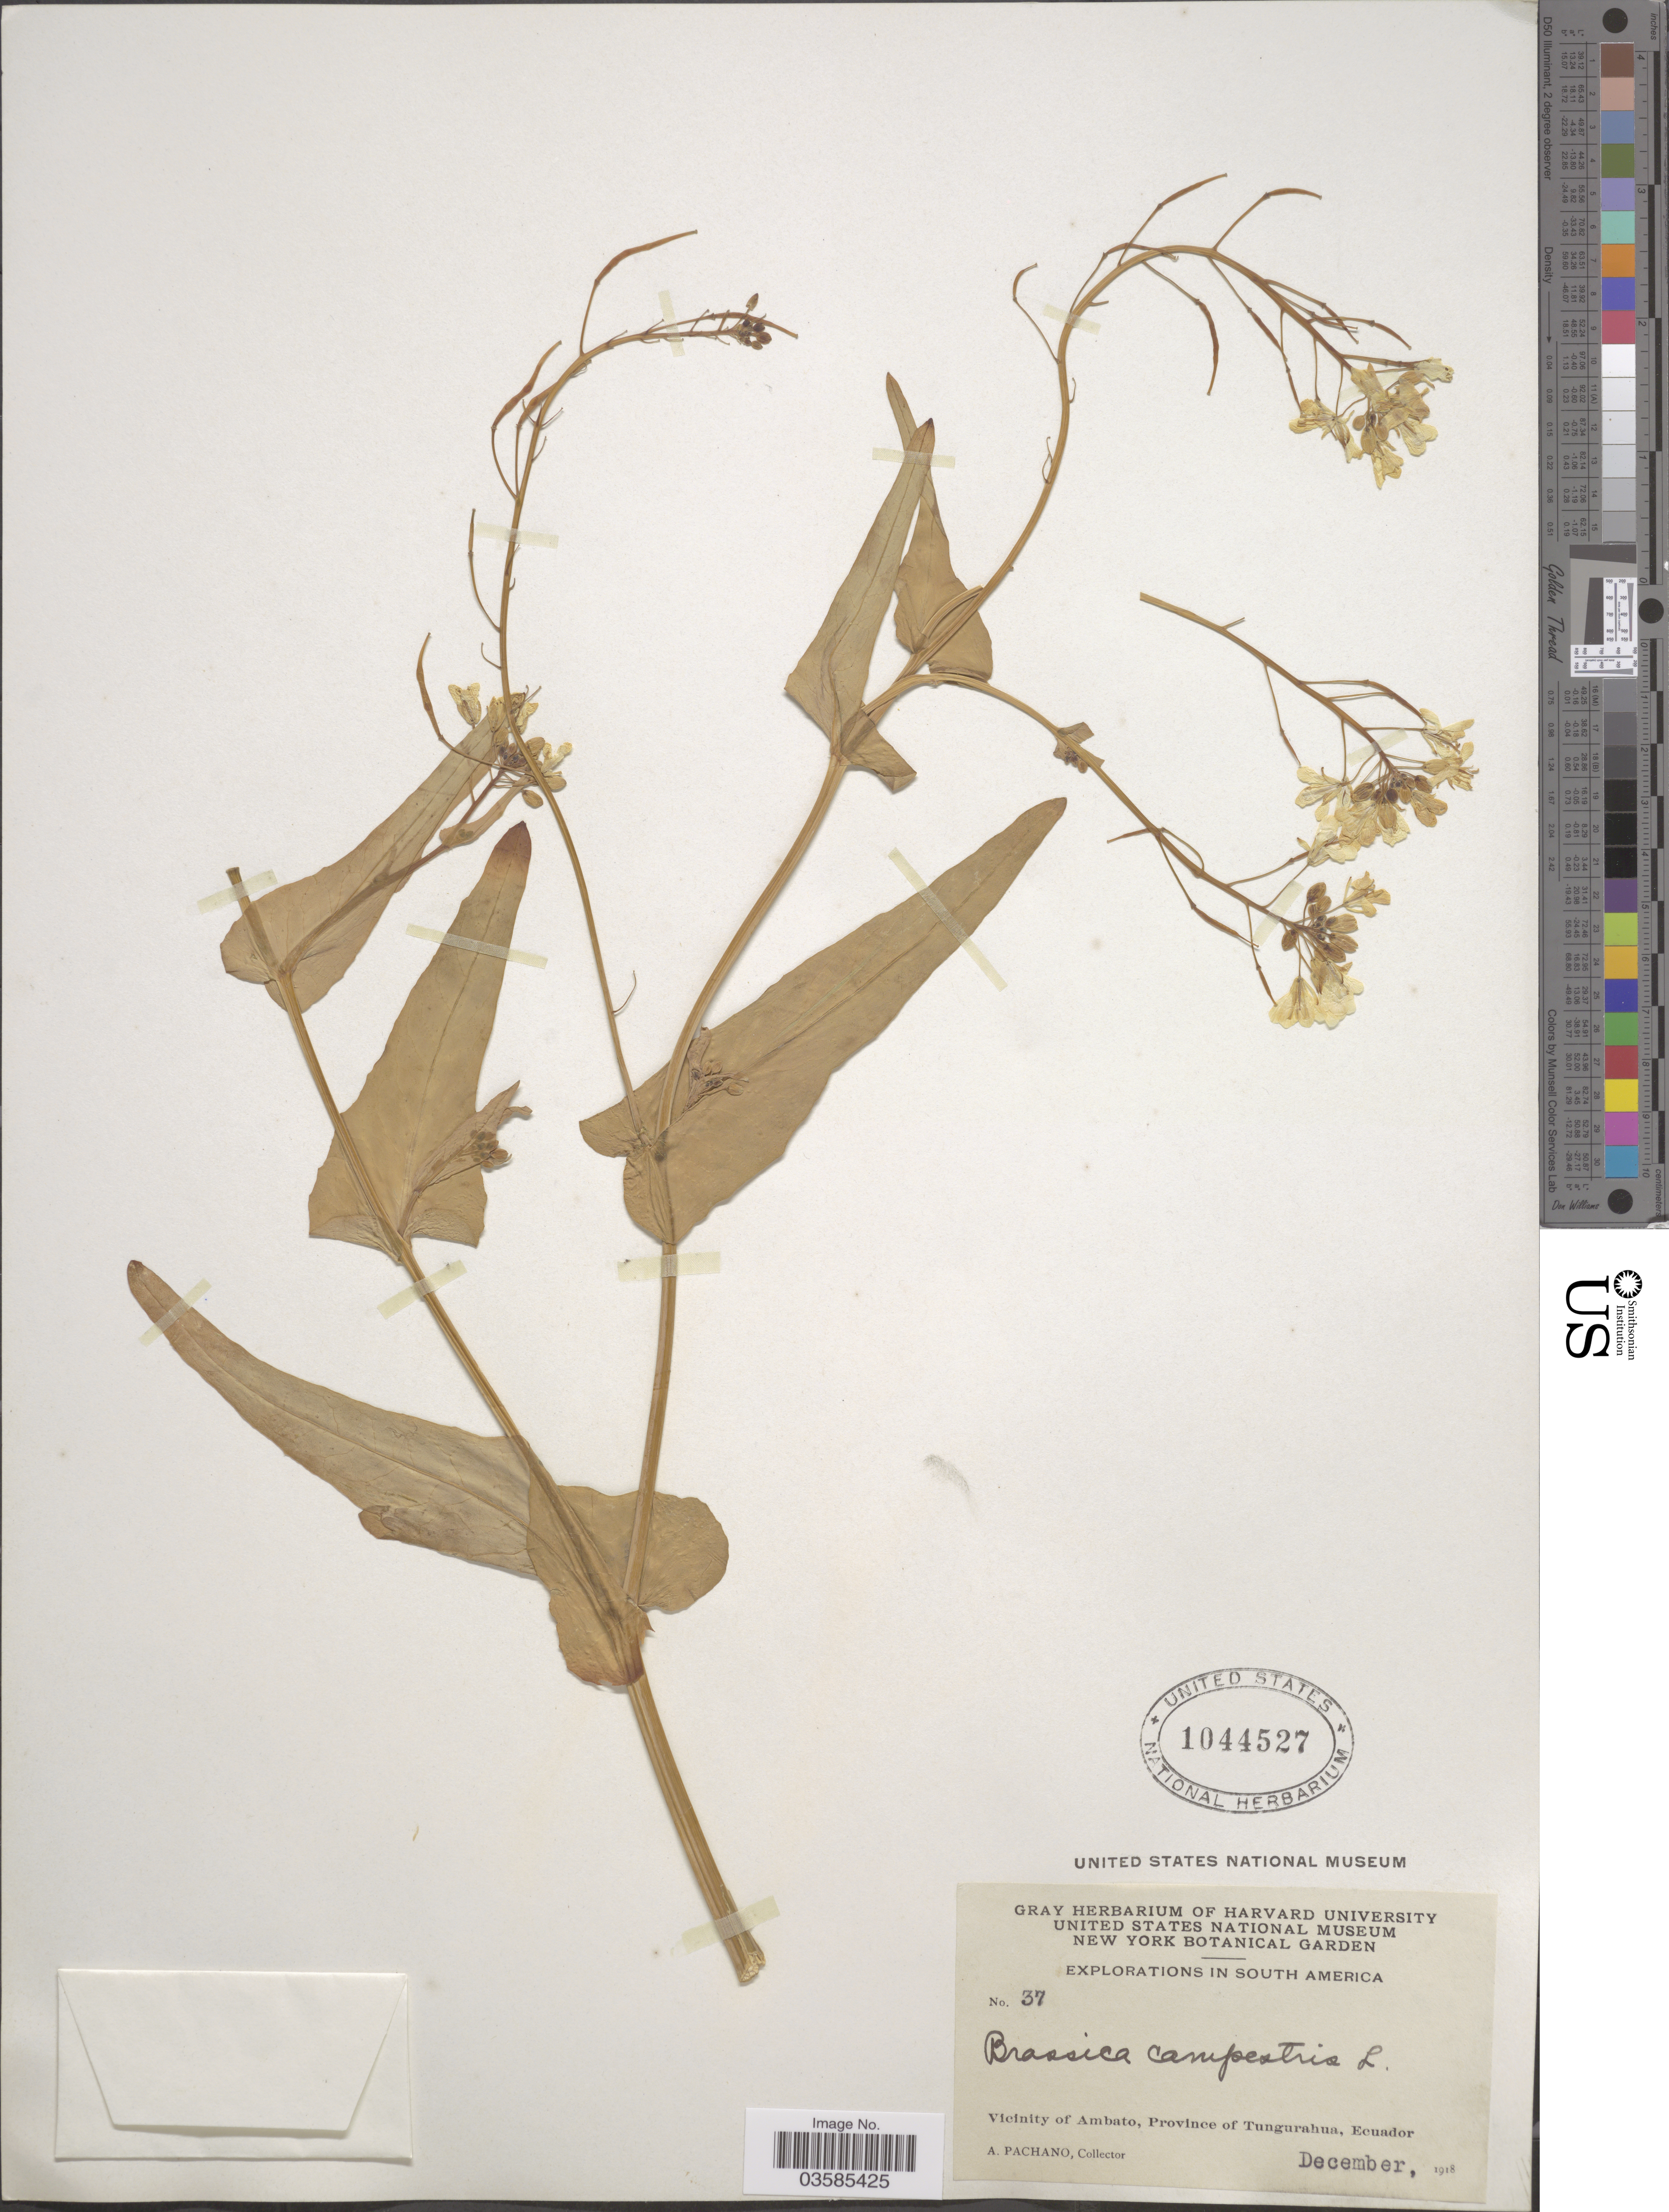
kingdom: Plantae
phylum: Tracheophyta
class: Magnoliopsida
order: Brassicales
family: Brassicaceae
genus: Brassica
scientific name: Brassica campestris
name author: L.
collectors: A. Pachano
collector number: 37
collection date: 1918-12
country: Ecuador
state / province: Tungurahua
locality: Vicinity of Ambato.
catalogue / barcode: US 1044527